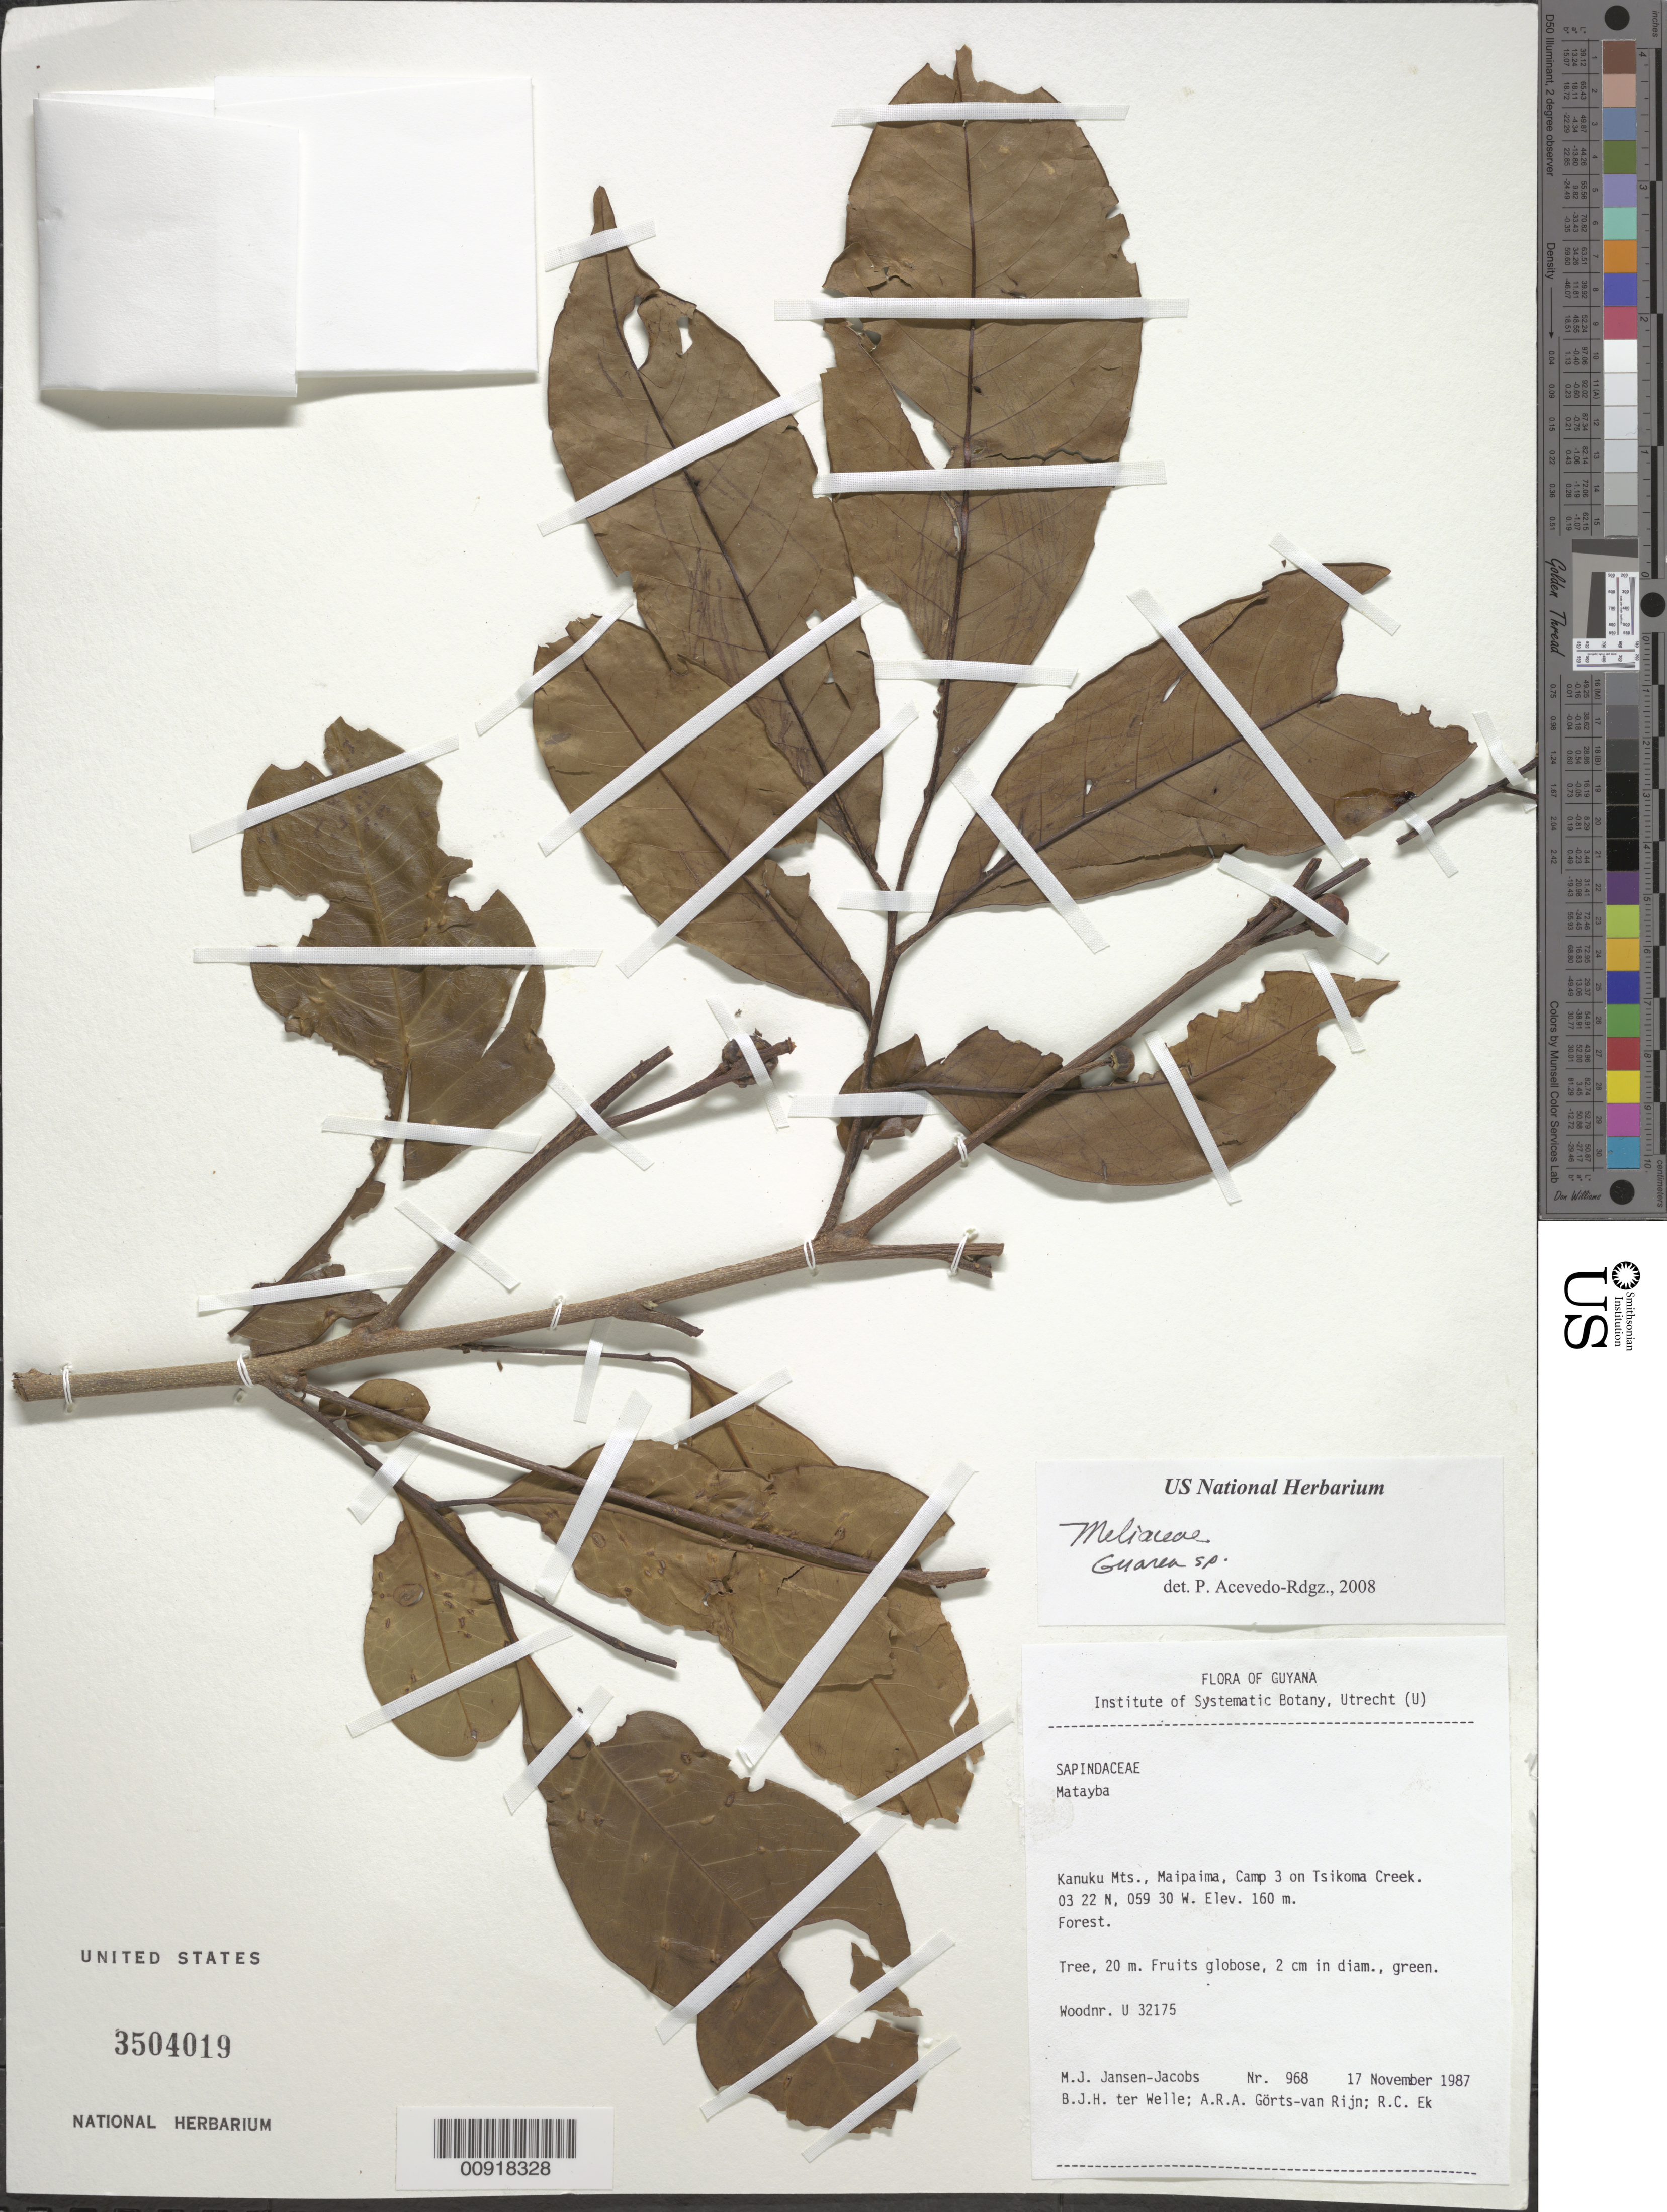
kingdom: Plantae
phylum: Tracheophyta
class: Magnoliopsida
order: Sapindales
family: Meliaceae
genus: Guarea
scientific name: Guarea sp.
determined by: Acevedo-Rodríguez, P., (BOT), Smithsonian Institution - National Museum of Natural History (UNITED STATES)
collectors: M. J. Jansen-Jacobs, B. Welle, A. .R. A. Görts-van Rijn & R. C. Ek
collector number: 968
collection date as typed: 17-Nov-87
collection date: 1987-11-17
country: Guyana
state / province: U. Takutu-U. Essequibo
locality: Kanuku Mts., Maipaima, Camp 3 on Tsikoma Creek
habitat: Forest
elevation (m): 160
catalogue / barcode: US 3504019